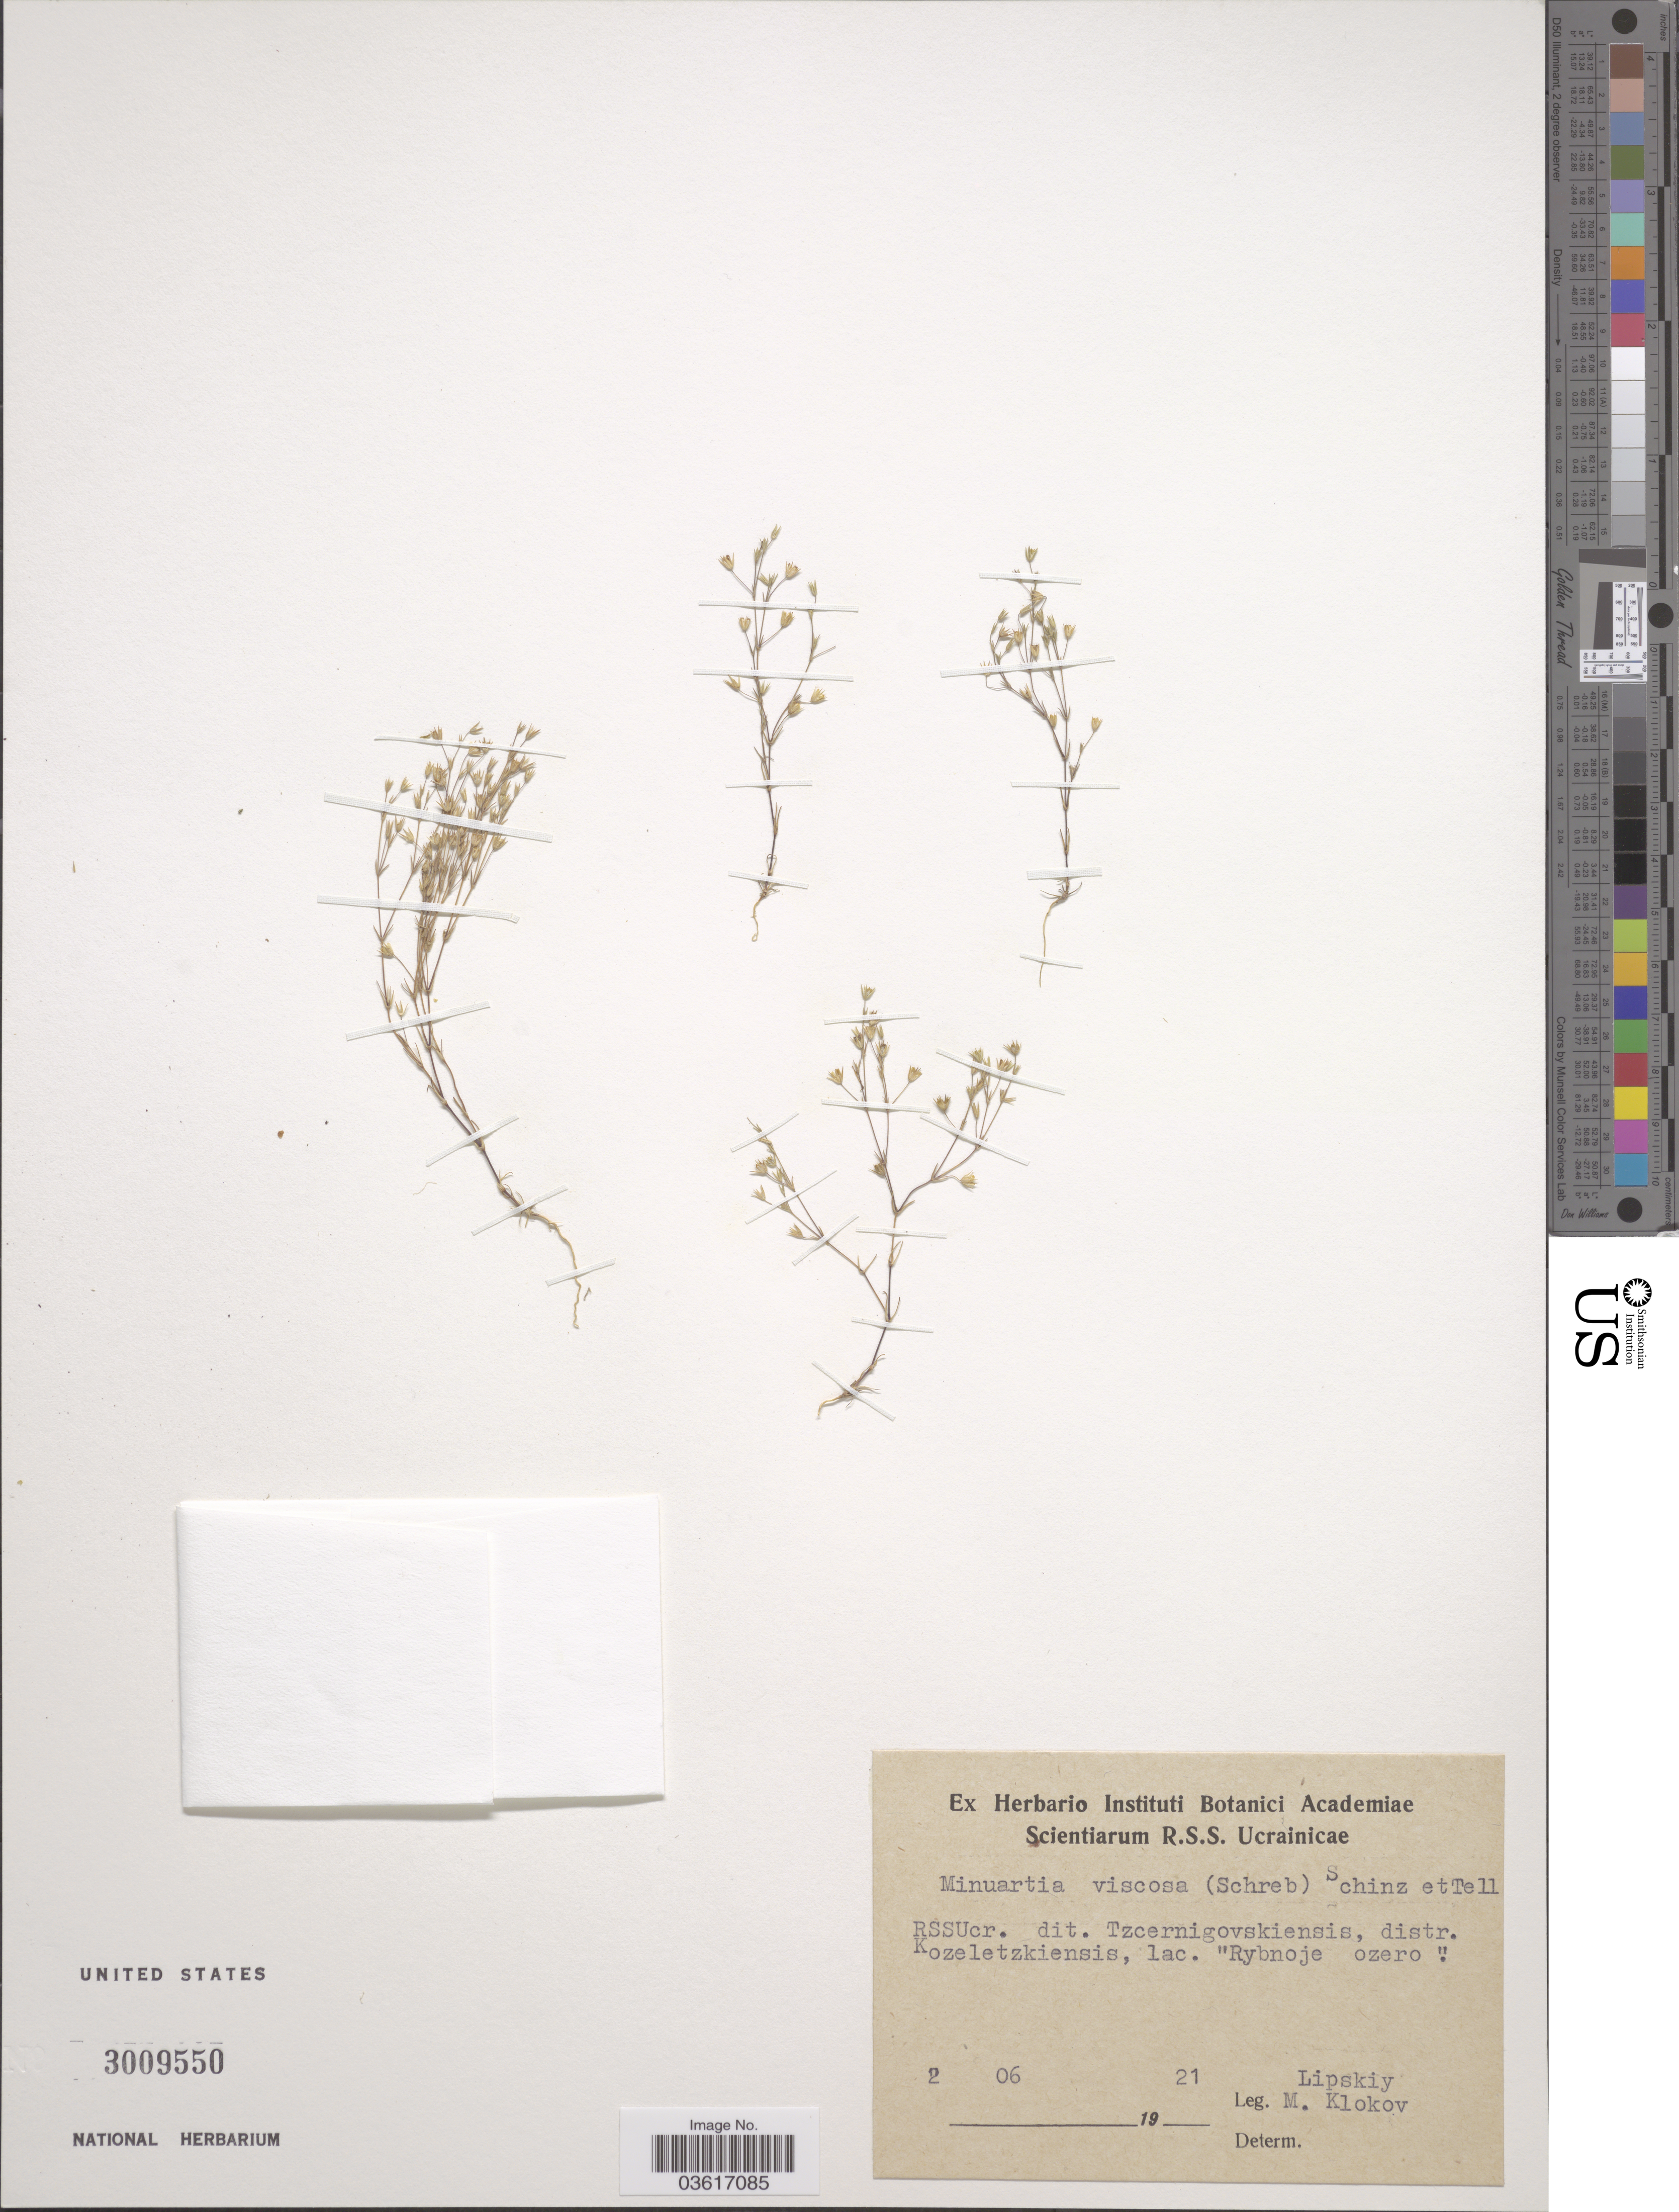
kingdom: Plantae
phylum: Tracheophyta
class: Magnoliopsida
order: Caryophyllales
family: Caryophyllaceae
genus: Minuartia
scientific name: Minuartia viscosa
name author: (Schreb.) Schinz & Thell.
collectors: Lipskiy & M. V. Klokov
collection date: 1921-06-02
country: Ukraine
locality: RSSUcr. dit. Tzcernigovskiensis, distr. Kozeletzkiensis, lac. "Rybnoje ozero".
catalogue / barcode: US 3009550